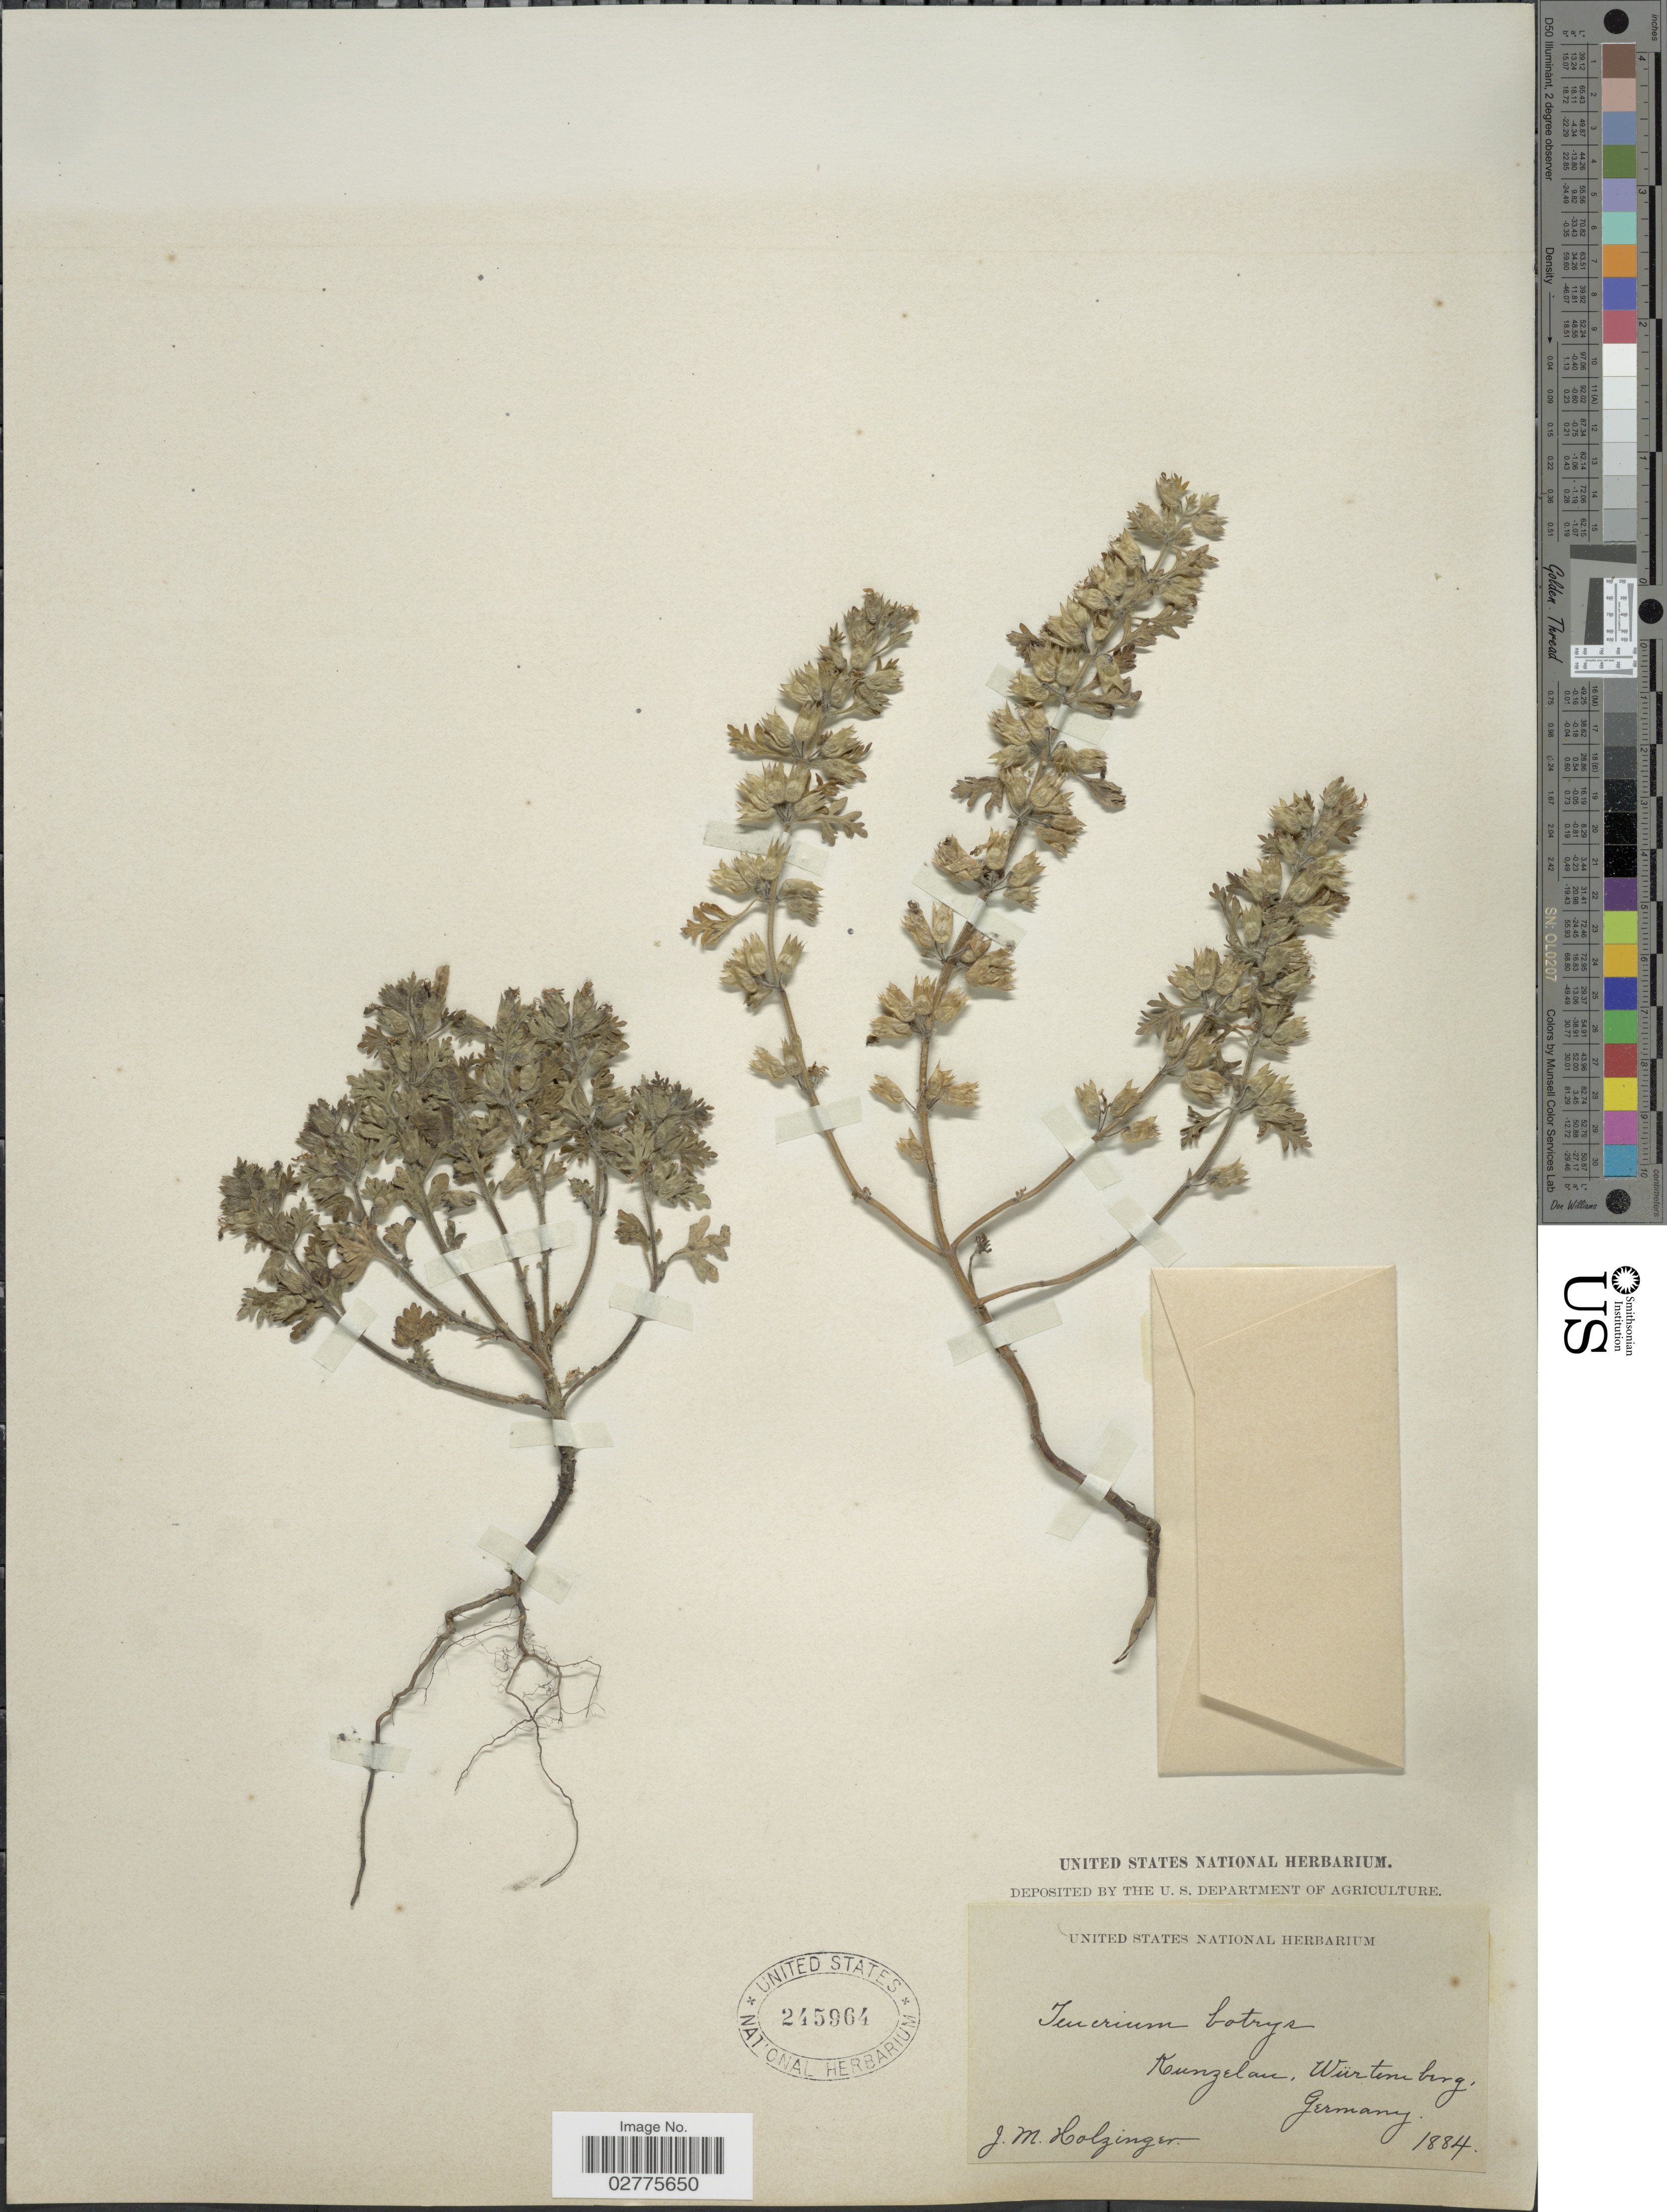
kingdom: Plantae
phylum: Tracheophyta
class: Magnoliopsida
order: Lamiales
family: Lamiaceae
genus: Teucrium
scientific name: Teucrium botrys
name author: L.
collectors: J. M. Holzinger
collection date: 1884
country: Germany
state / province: Baden-Württemberg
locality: Kunzelau, Würtemberg.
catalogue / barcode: US 245964